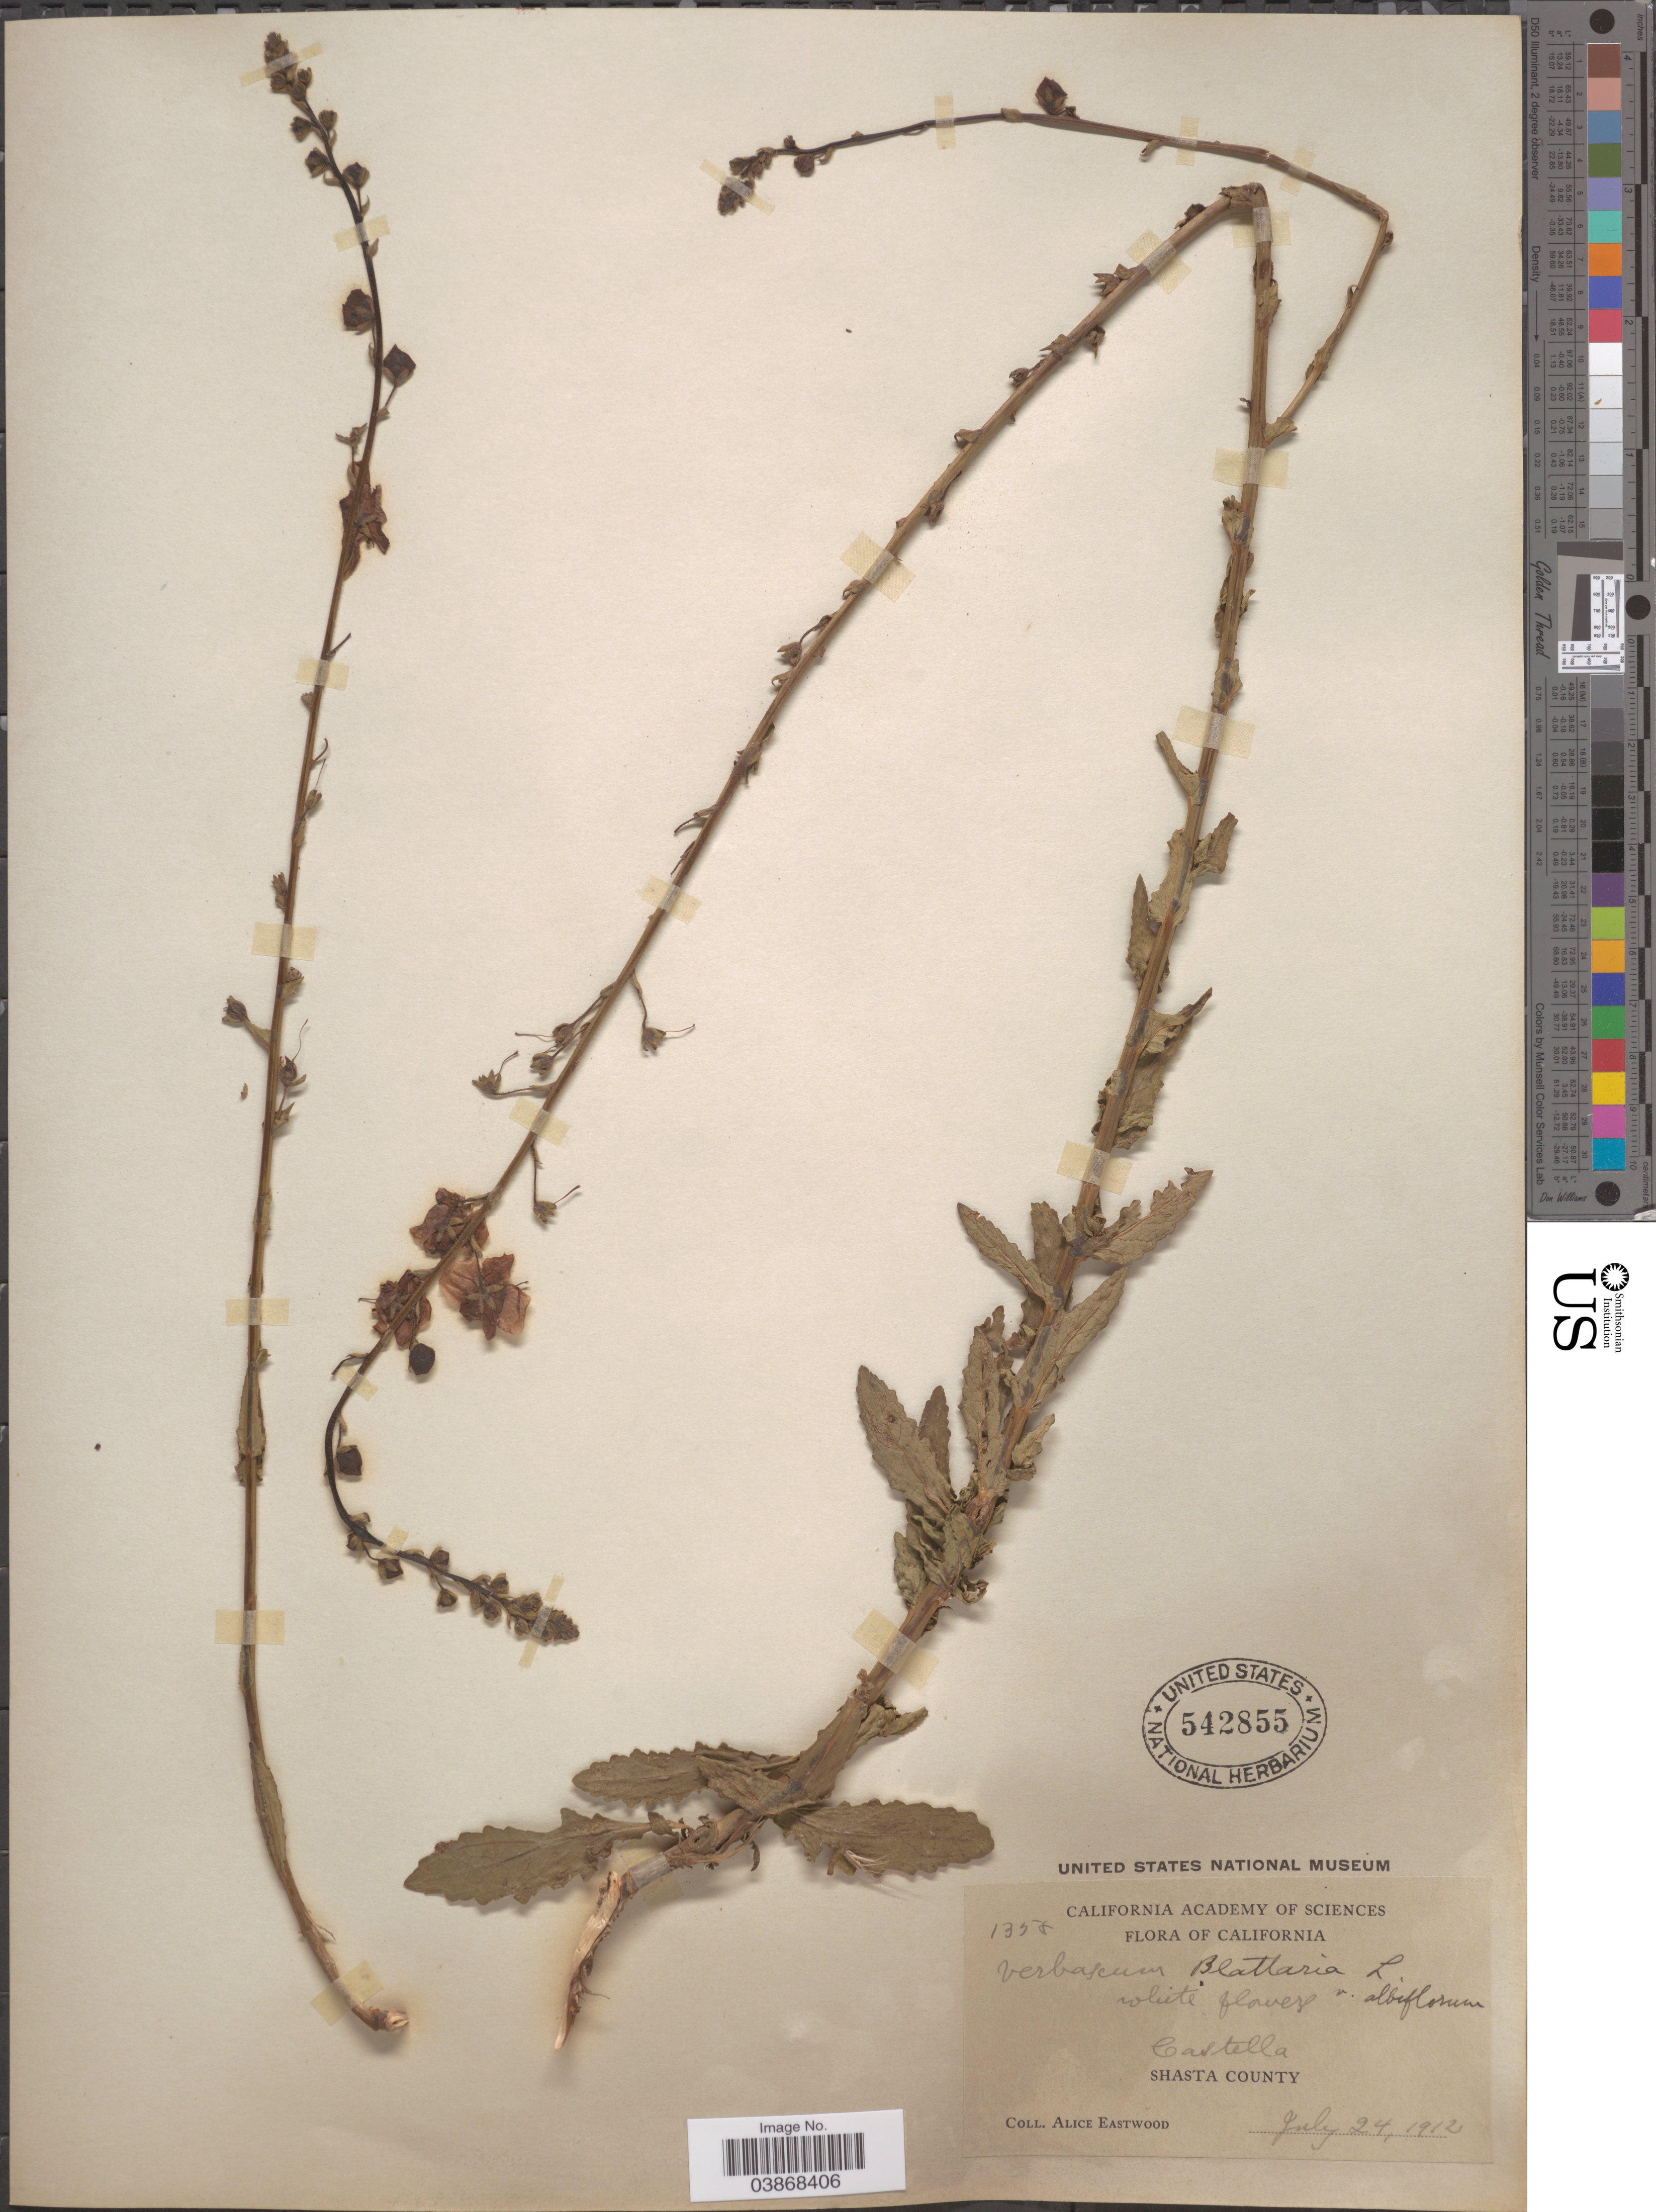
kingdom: Plantae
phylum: Tracheophyta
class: Magnoliopsida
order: Lamiales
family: Scrophulariaceae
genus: Verbascum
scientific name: Verbascum blattaria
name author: L.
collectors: A. Eastwood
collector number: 1358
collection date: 1912-07-24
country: United States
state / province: California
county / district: Shasta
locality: Castella. Shasta County.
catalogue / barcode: US 542855